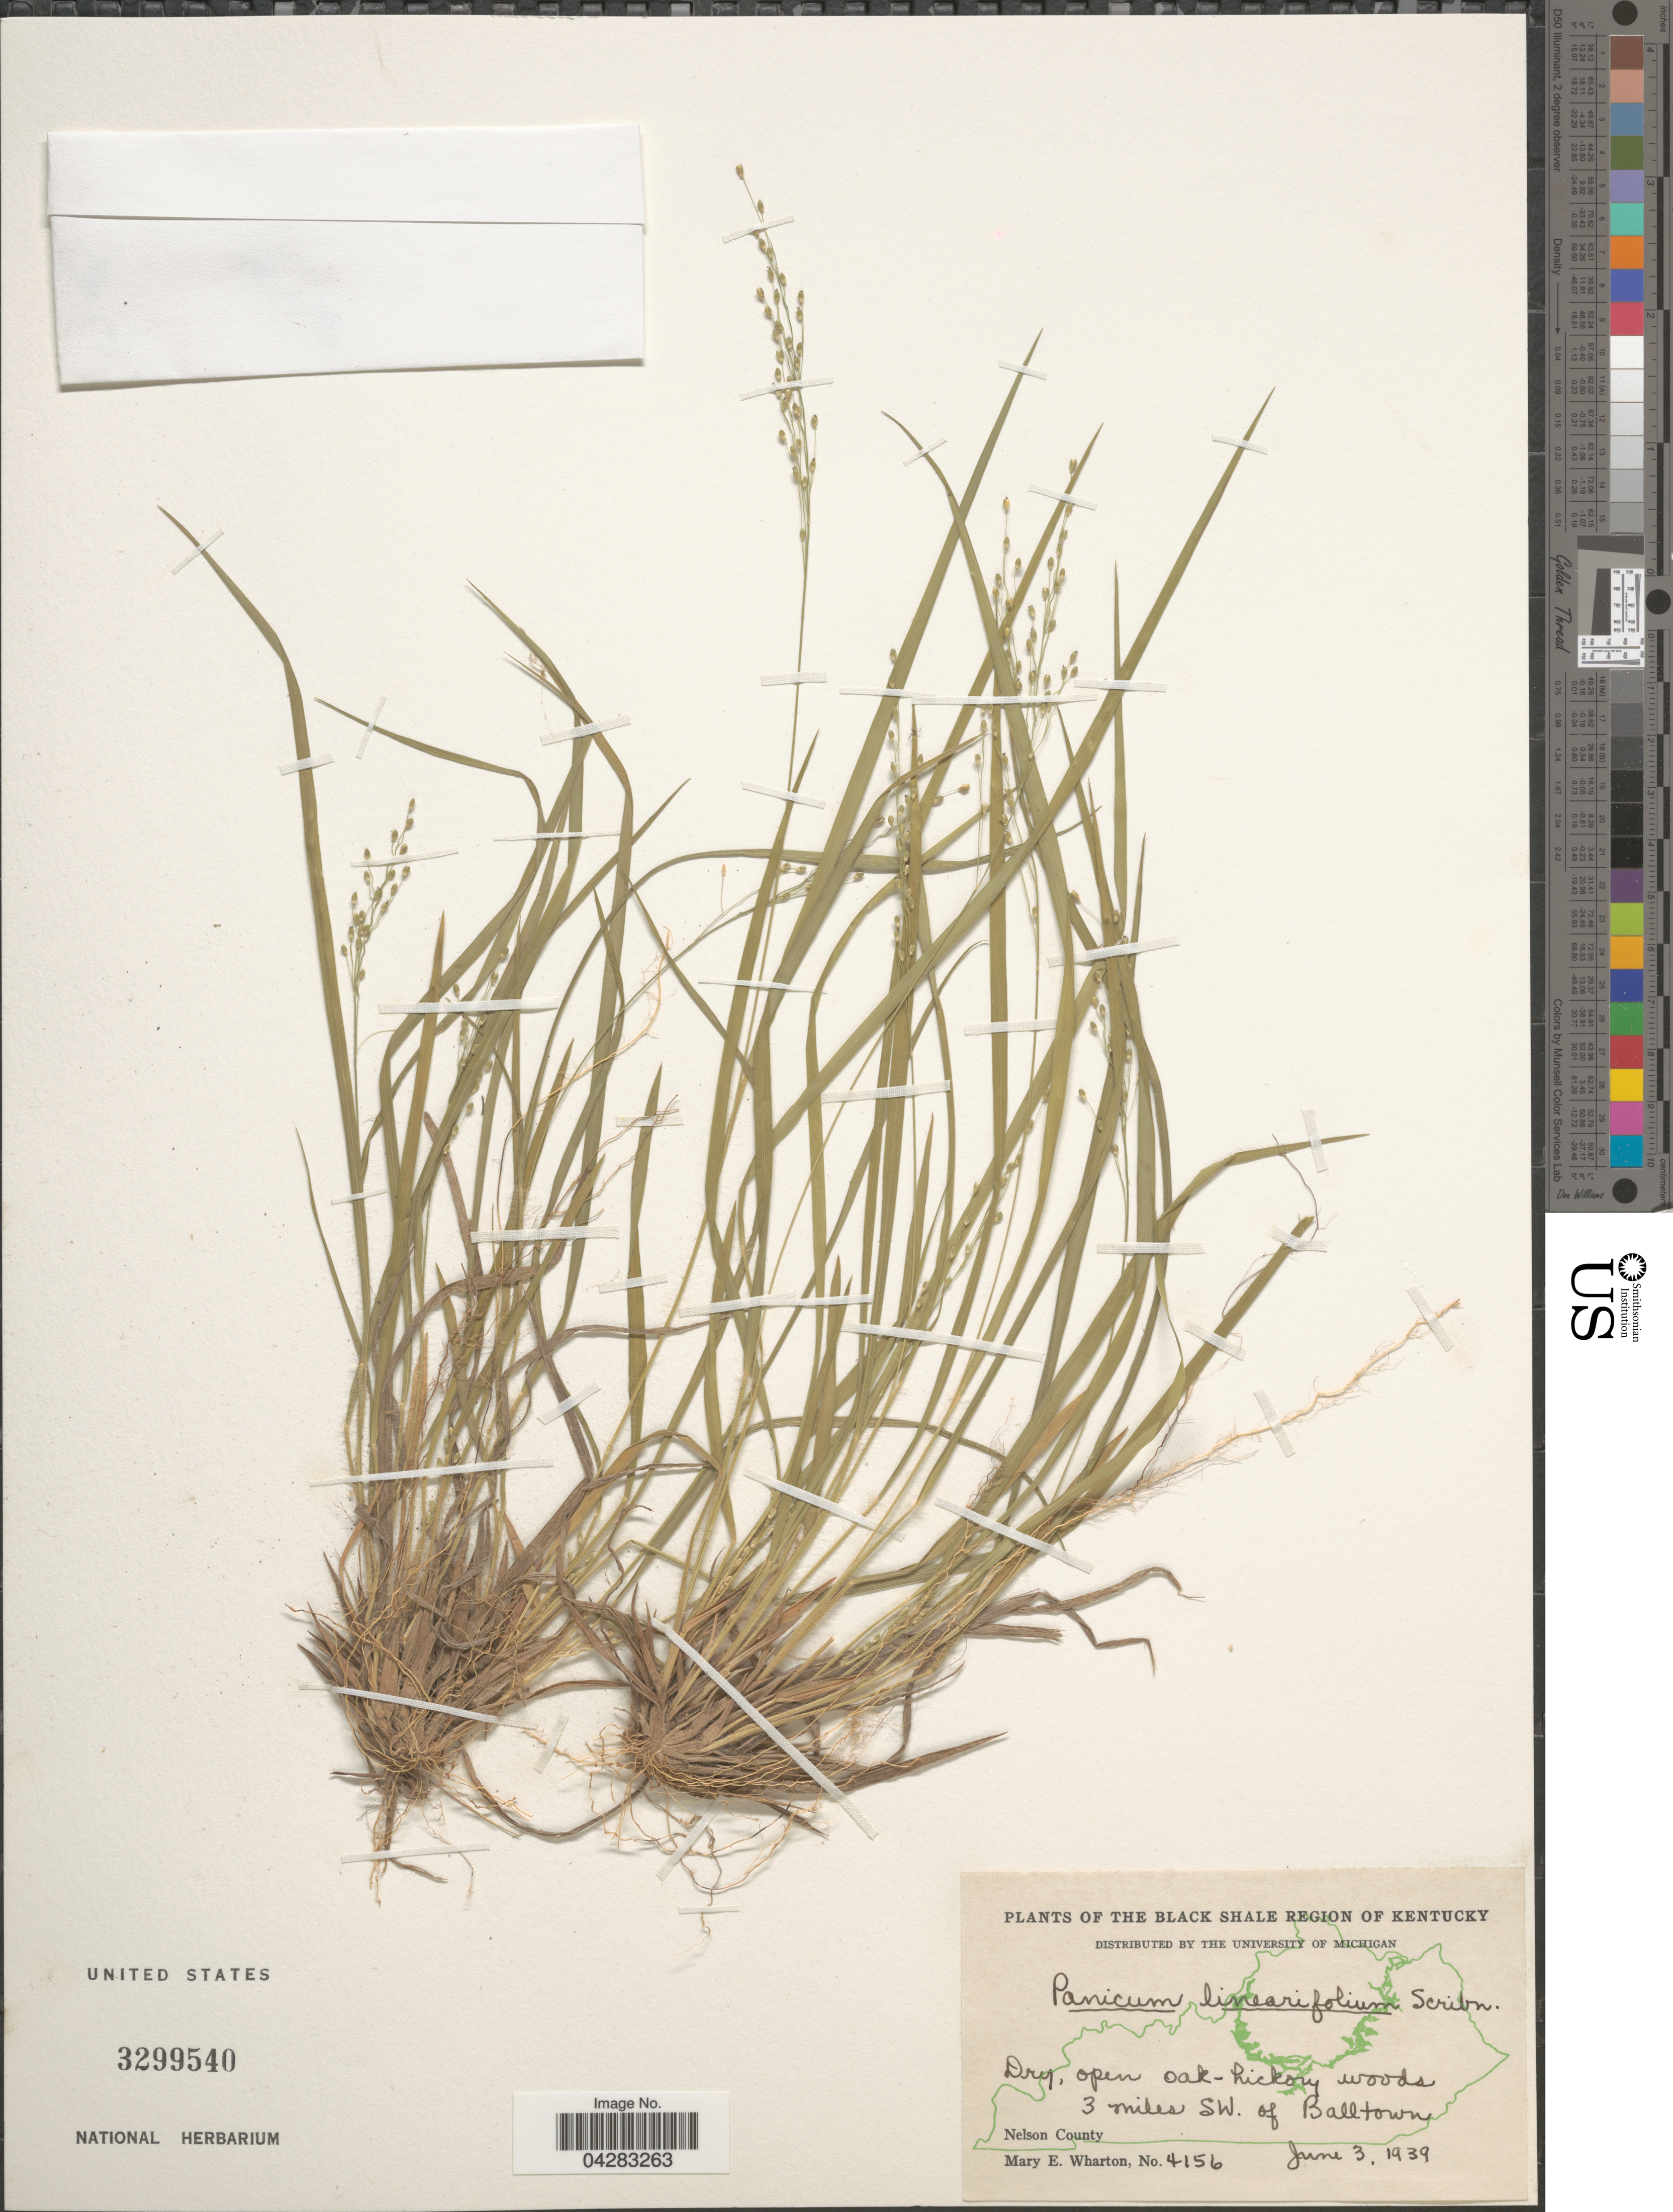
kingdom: Plantae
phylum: Tracheophyta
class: Liliopsida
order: Poales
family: Poaceae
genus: Dichanthelium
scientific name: Dichanthelium linearifolium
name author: (Scribn.) Gould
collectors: M. Wharton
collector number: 4156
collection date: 1939-06-03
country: United States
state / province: Kentucky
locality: The Black Shale Region. Dry, open oak-hickory woods 3 miles SW. of Balltown. Nelson County.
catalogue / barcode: US 3299540